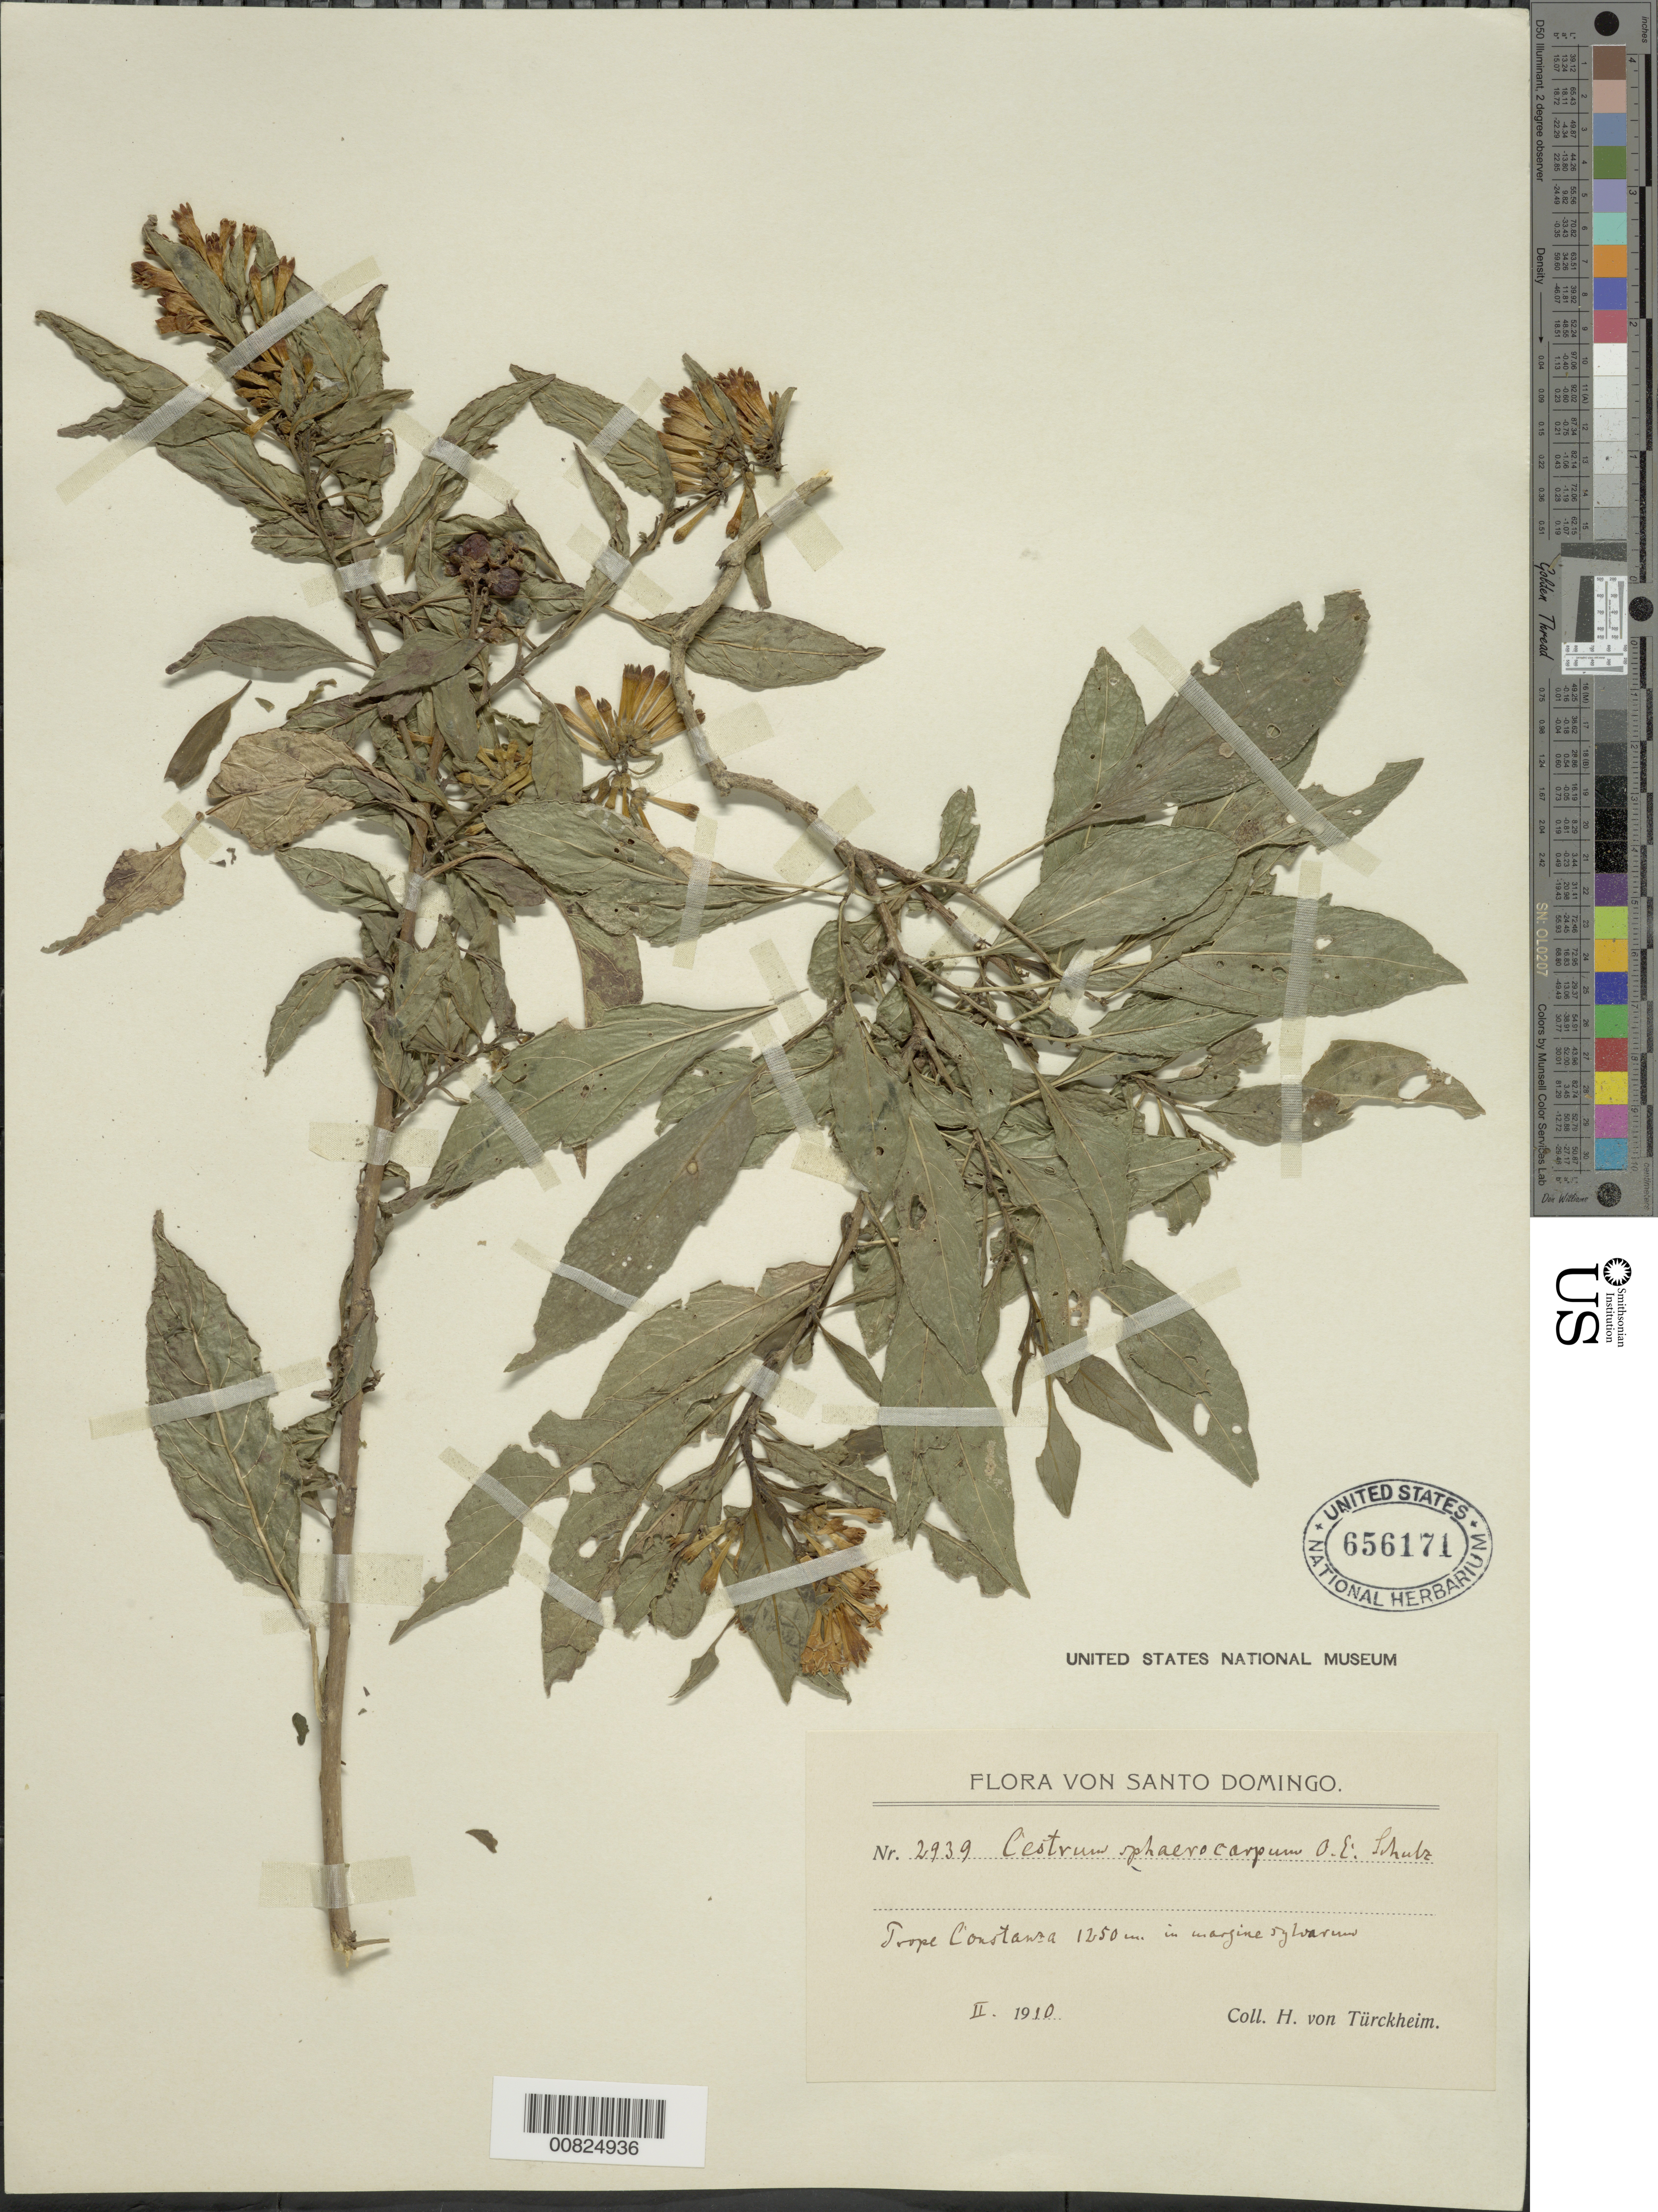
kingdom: Plantae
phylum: Tracheophyta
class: Magnoliopsida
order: Solanales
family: Solanaceae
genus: Cestrum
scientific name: Cestrum sphaerocarpum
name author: O.E. Schulz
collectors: H. von Türckheim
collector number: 2939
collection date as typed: Feb 1910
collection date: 1910-02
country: Dominican Republic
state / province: La Vega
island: Hispaniola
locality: Constanza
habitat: "margine sylvarum"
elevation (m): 1250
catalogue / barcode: US 656171